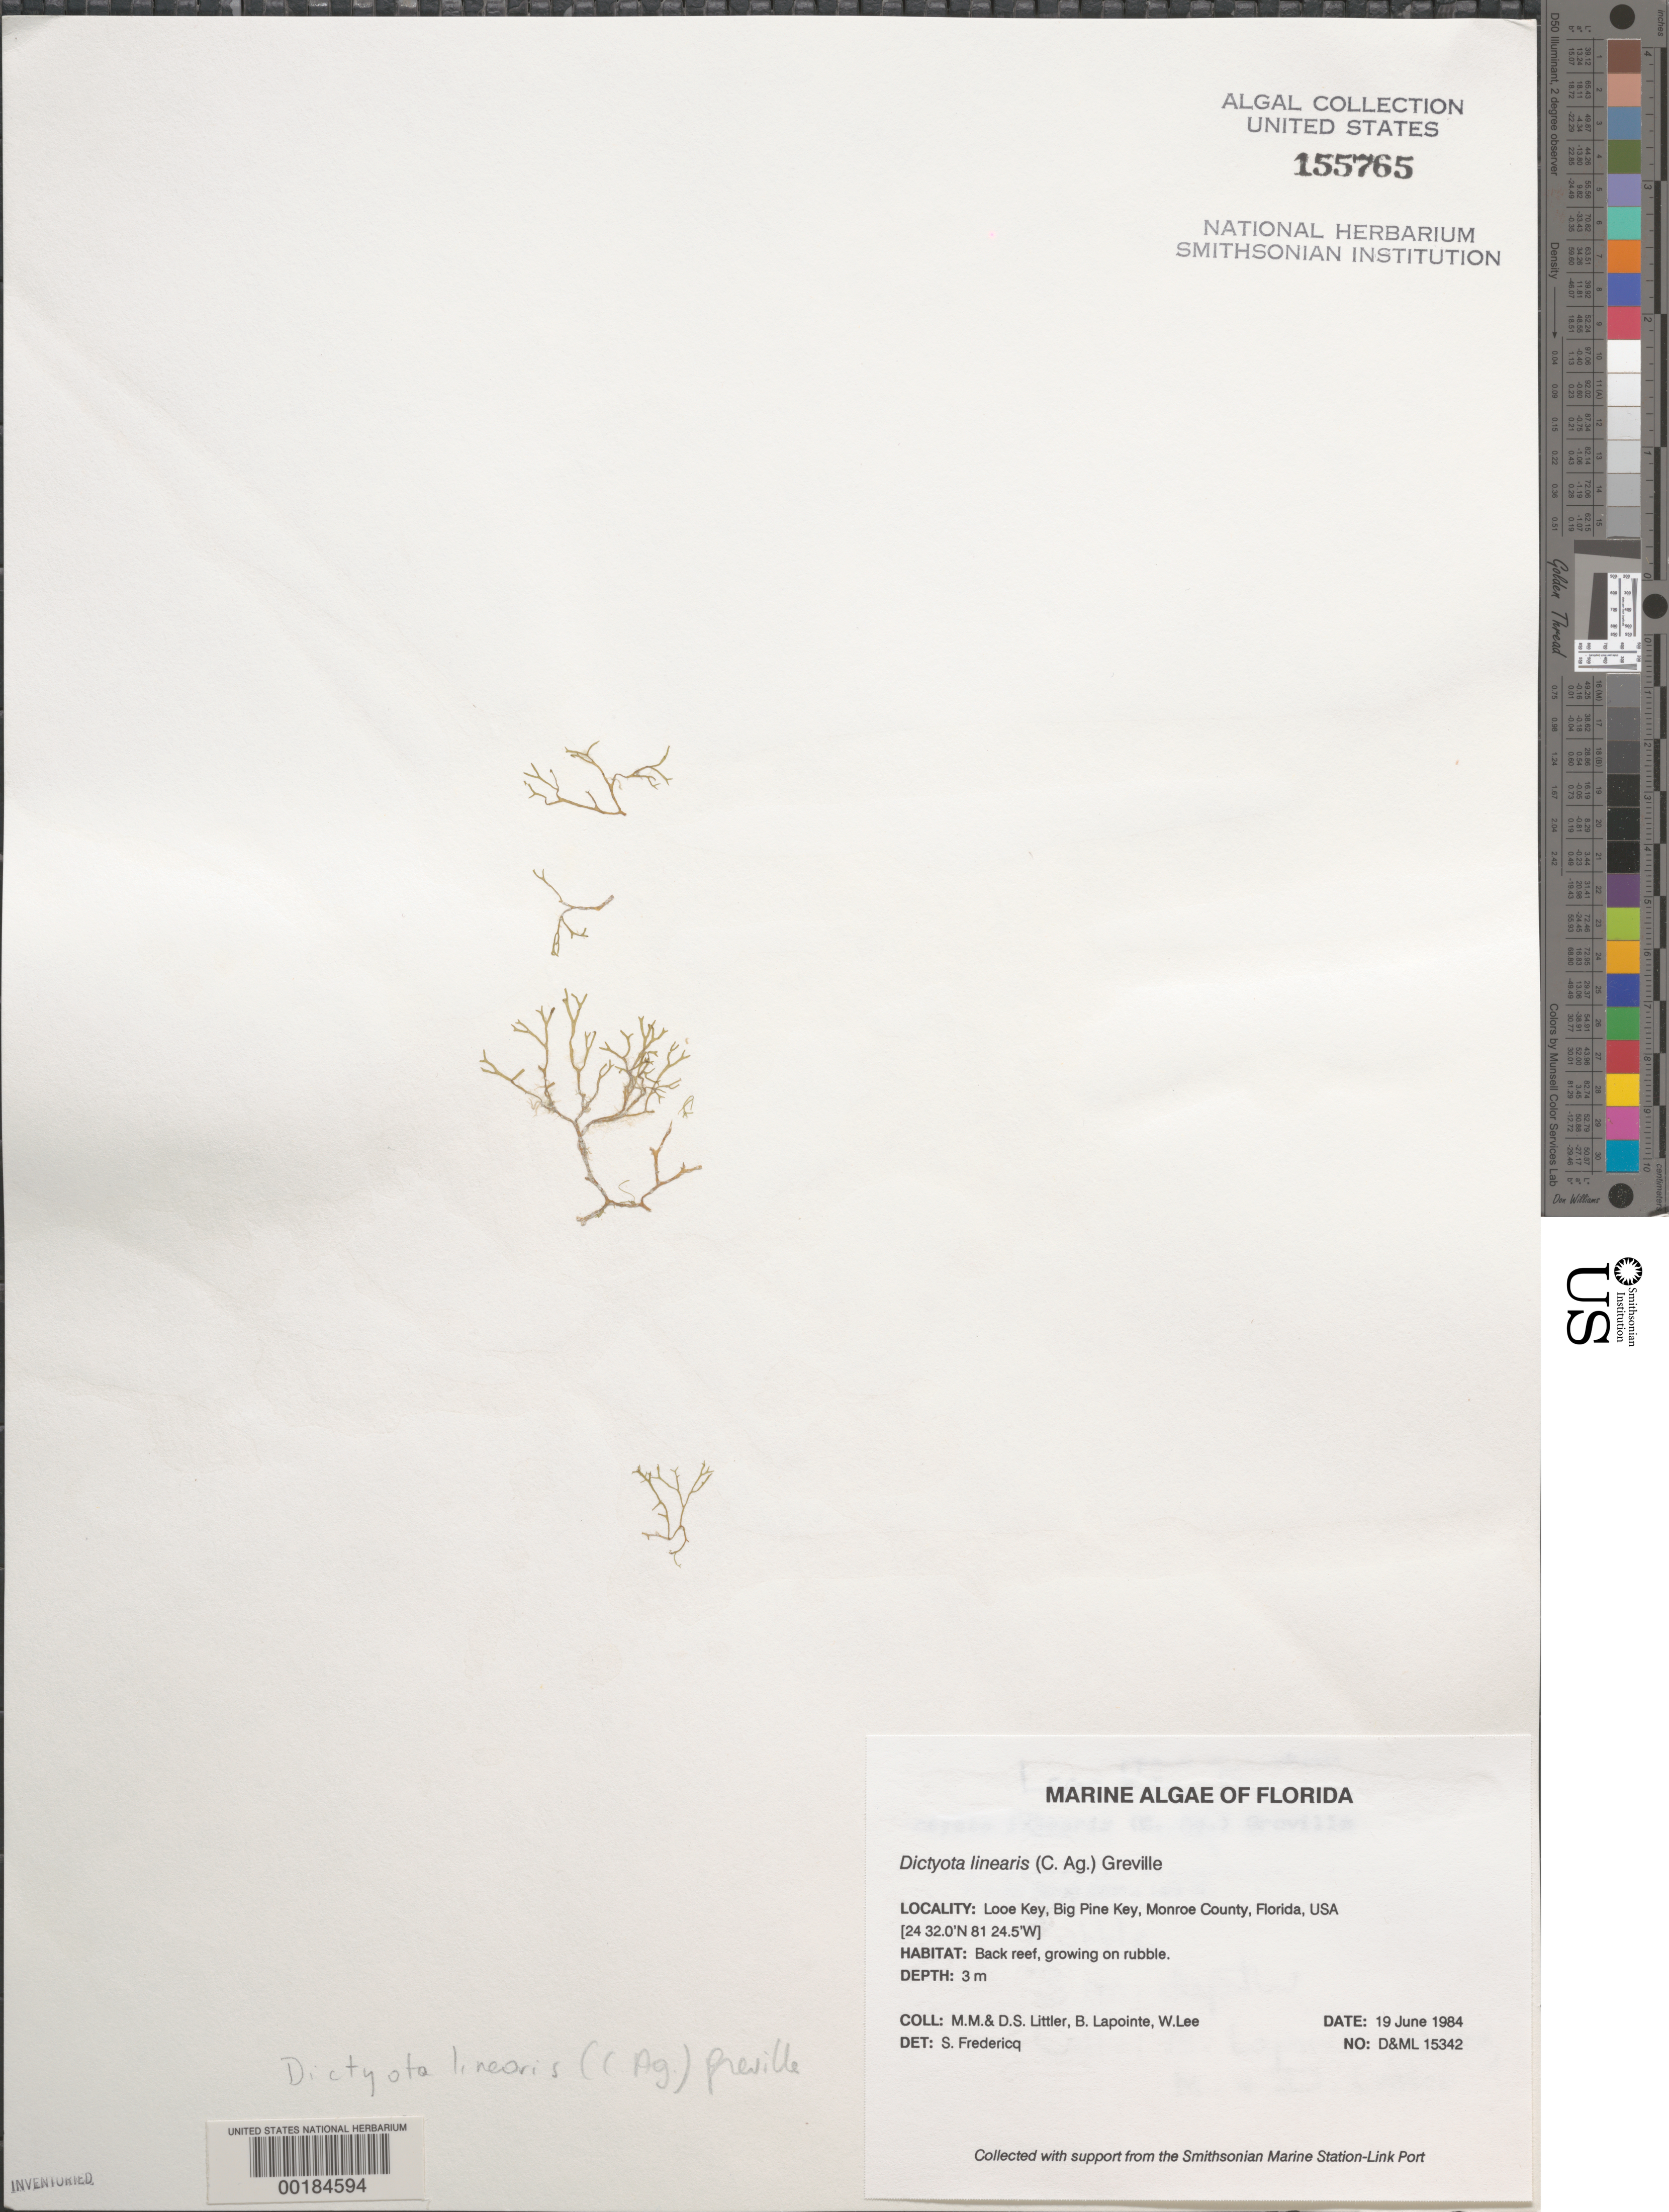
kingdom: Chromista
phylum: Ochrophyta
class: Phaeophyceae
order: Dictyotales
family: Dictyotaceae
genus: Dictyota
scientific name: Dictyota linearis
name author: (C. Agardh) Grev.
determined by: Fredericq, S.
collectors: M. M. Littler, D. S. Littler, B. Lapointe & W. Lee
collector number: D&ML 15342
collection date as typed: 19 Jun 1984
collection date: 1984-06-19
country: United States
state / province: Florida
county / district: Monroe County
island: Looe Key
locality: Looe Key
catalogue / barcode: US 155765